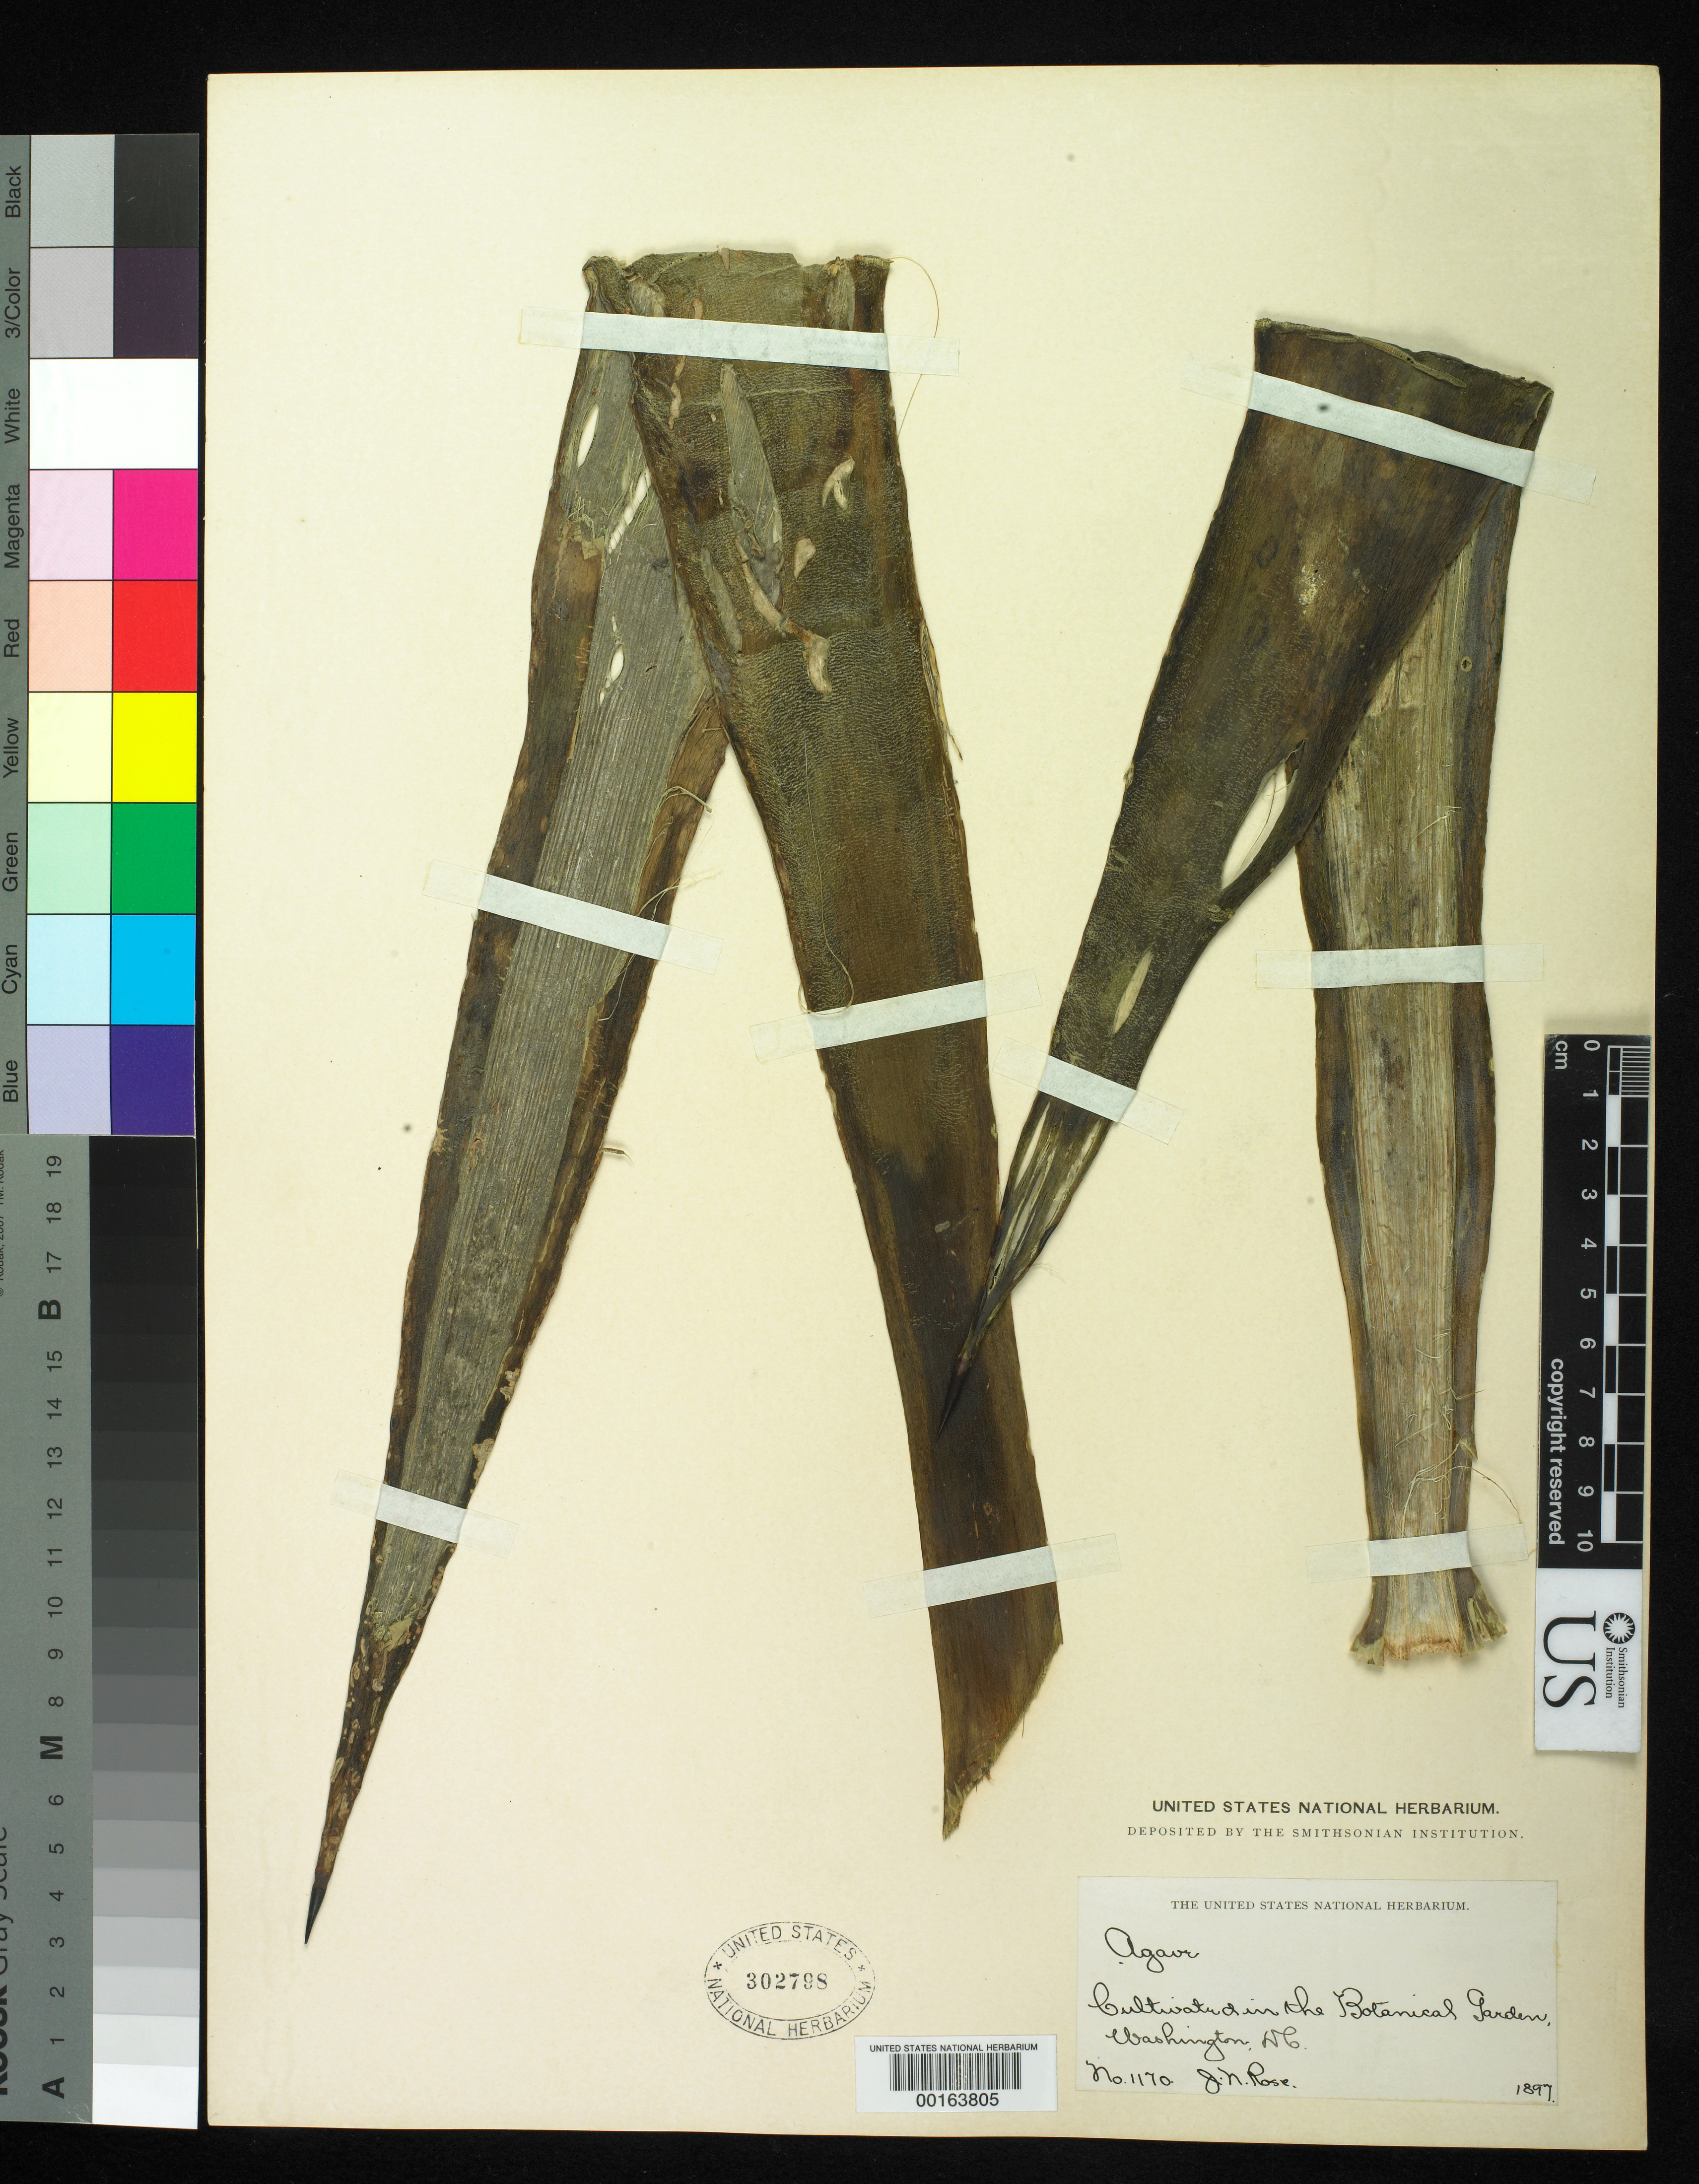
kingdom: Plantae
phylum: Tracheophyta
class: Liliopsida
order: Asparagales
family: Asparagaceae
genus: Agave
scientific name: Agave sp.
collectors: J. N. Rose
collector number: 1170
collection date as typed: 1897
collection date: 1897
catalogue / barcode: US 302798